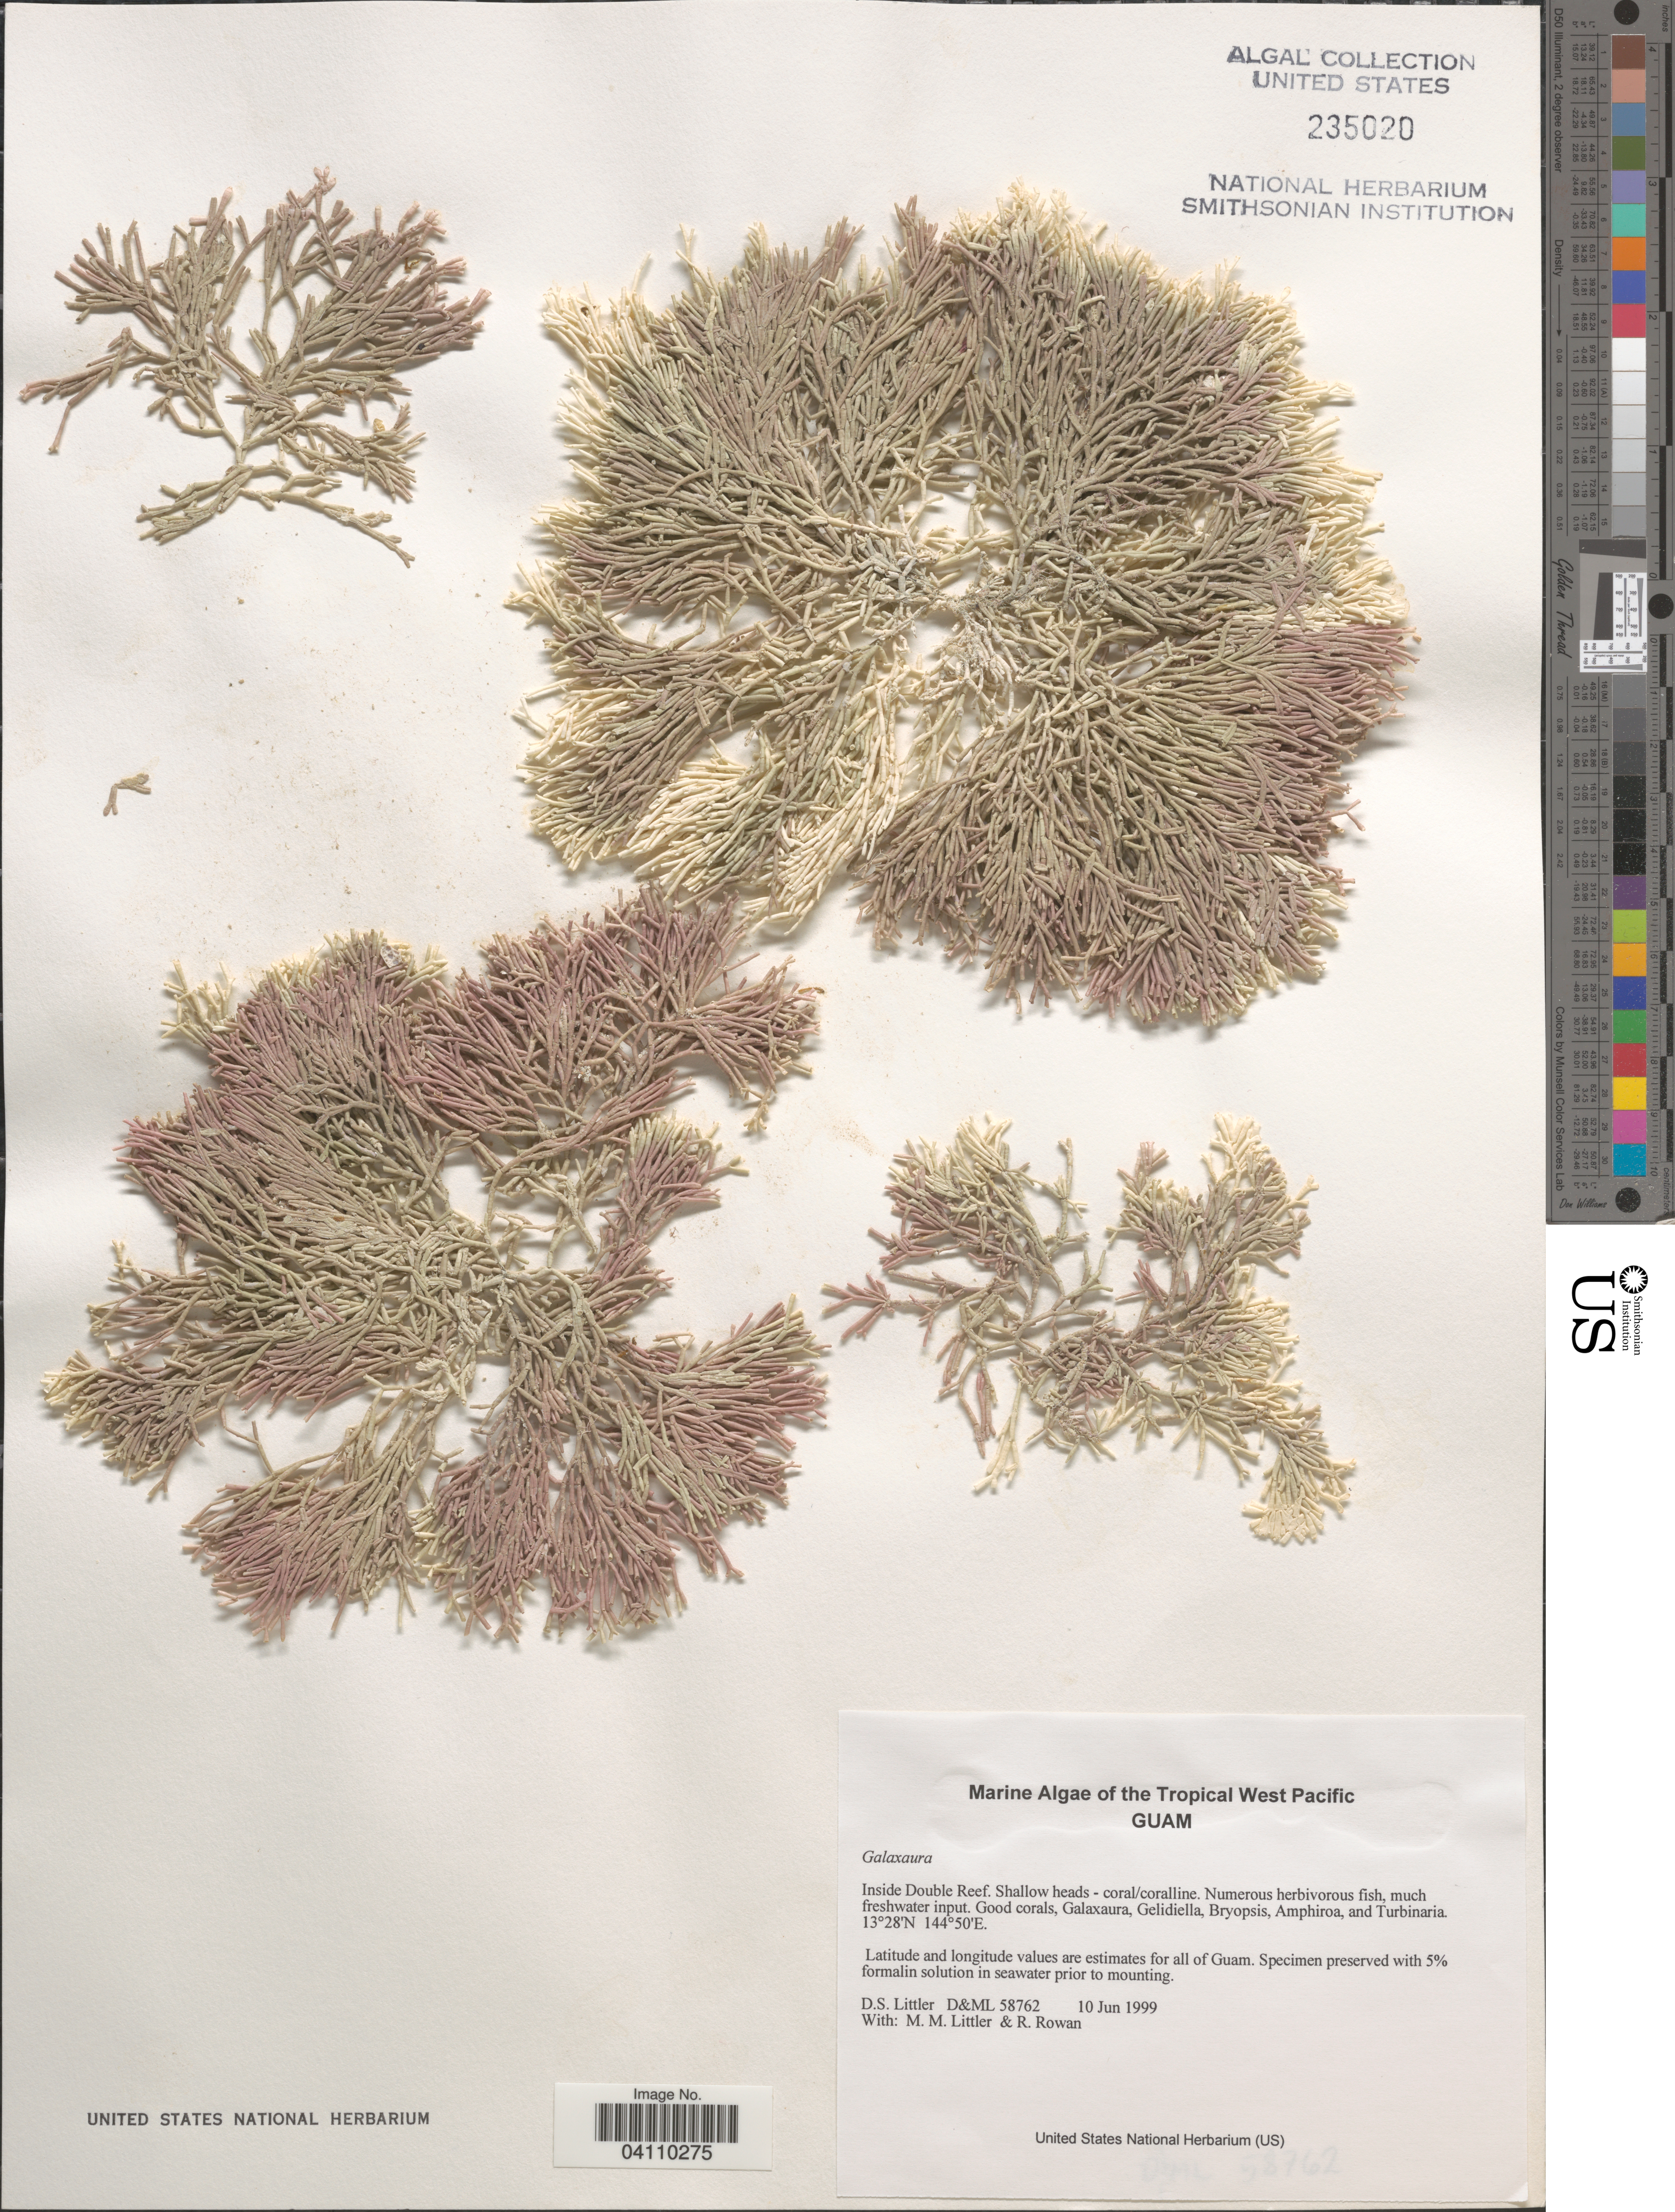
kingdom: Plantae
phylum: Rhodophyta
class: Florideophyceae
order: Nemaliales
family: Galaxauraceae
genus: Galaxaura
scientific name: Galaxaura sp.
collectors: D. S. Littler & R. Rowan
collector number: D&ML58762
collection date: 1999-06-10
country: Guam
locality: The Tropical West Pacific. Inside Double Reef.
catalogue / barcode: US 235020